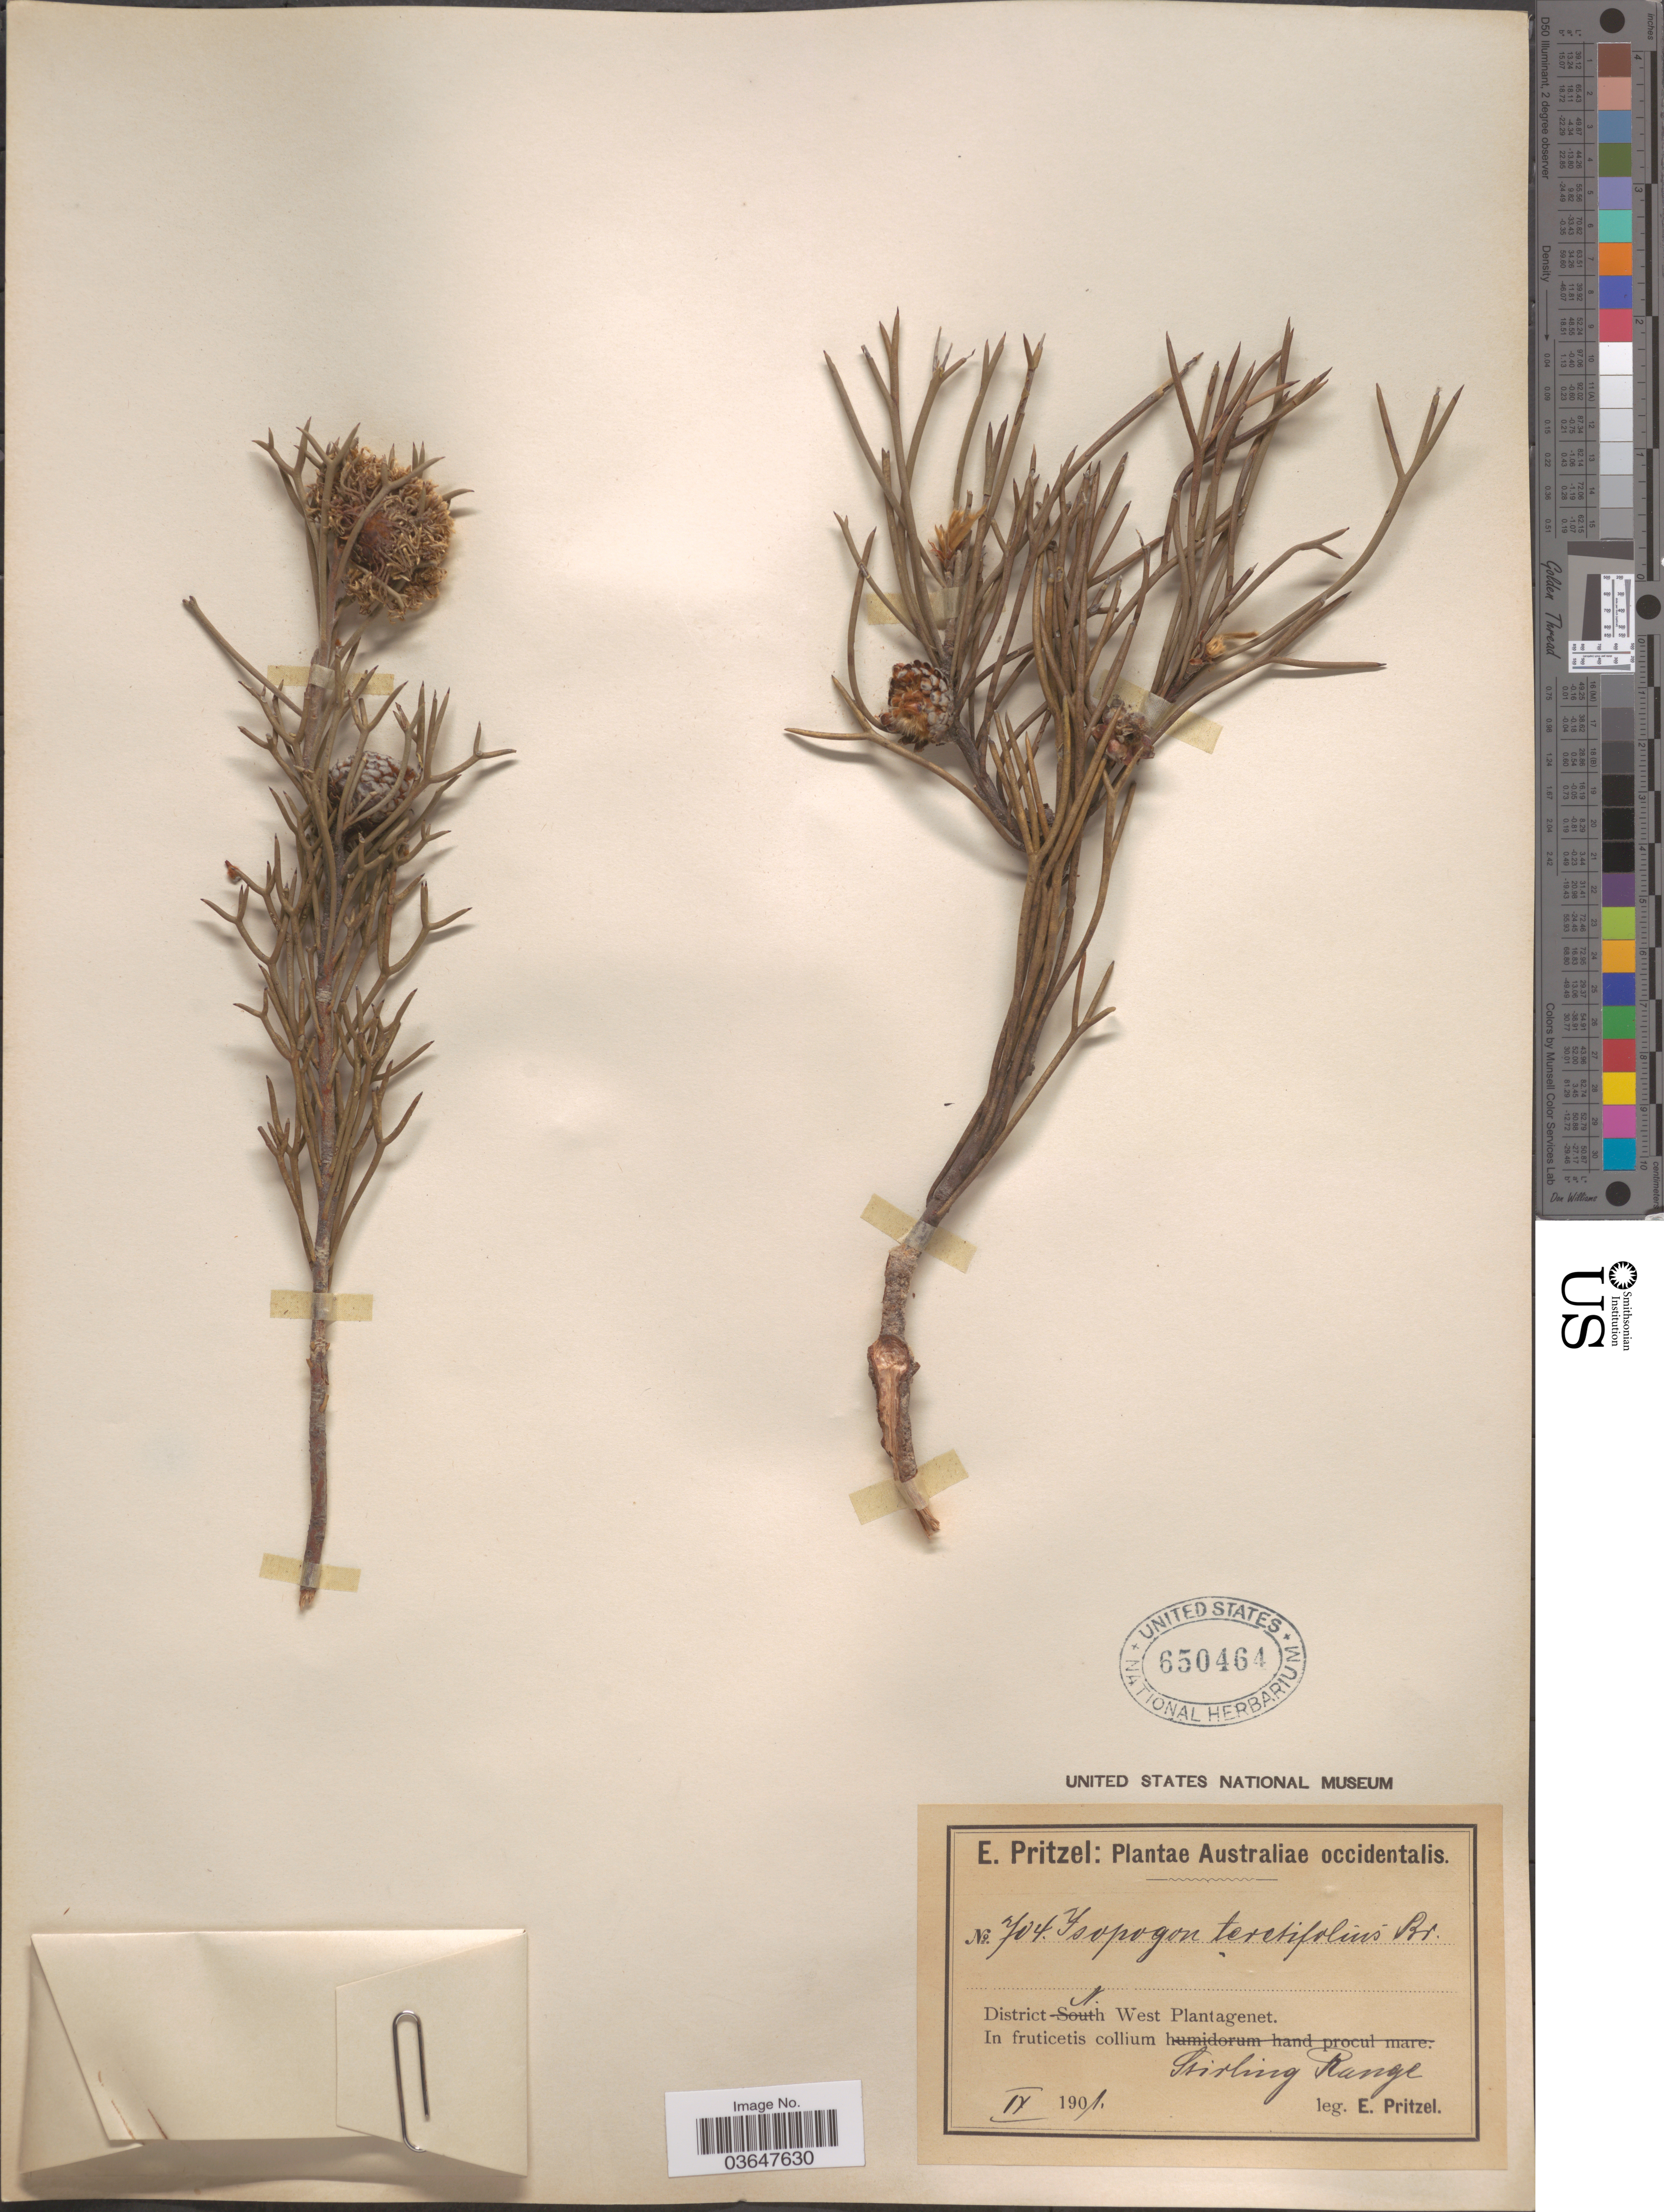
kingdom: Plantae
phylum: Tracheophyta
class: Magnoliopsida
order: Proteales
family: Proteaceae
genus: Isopogon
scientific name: Isopogon teretifolius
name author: R. Br.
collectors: E. G. Pritzel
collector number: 704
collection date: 1901-09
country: Australia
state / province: Western Australia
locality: Australiae occidentalis. District N West Plantagenet. In fruticetis collium Stirling Range.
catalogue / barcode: US 650464